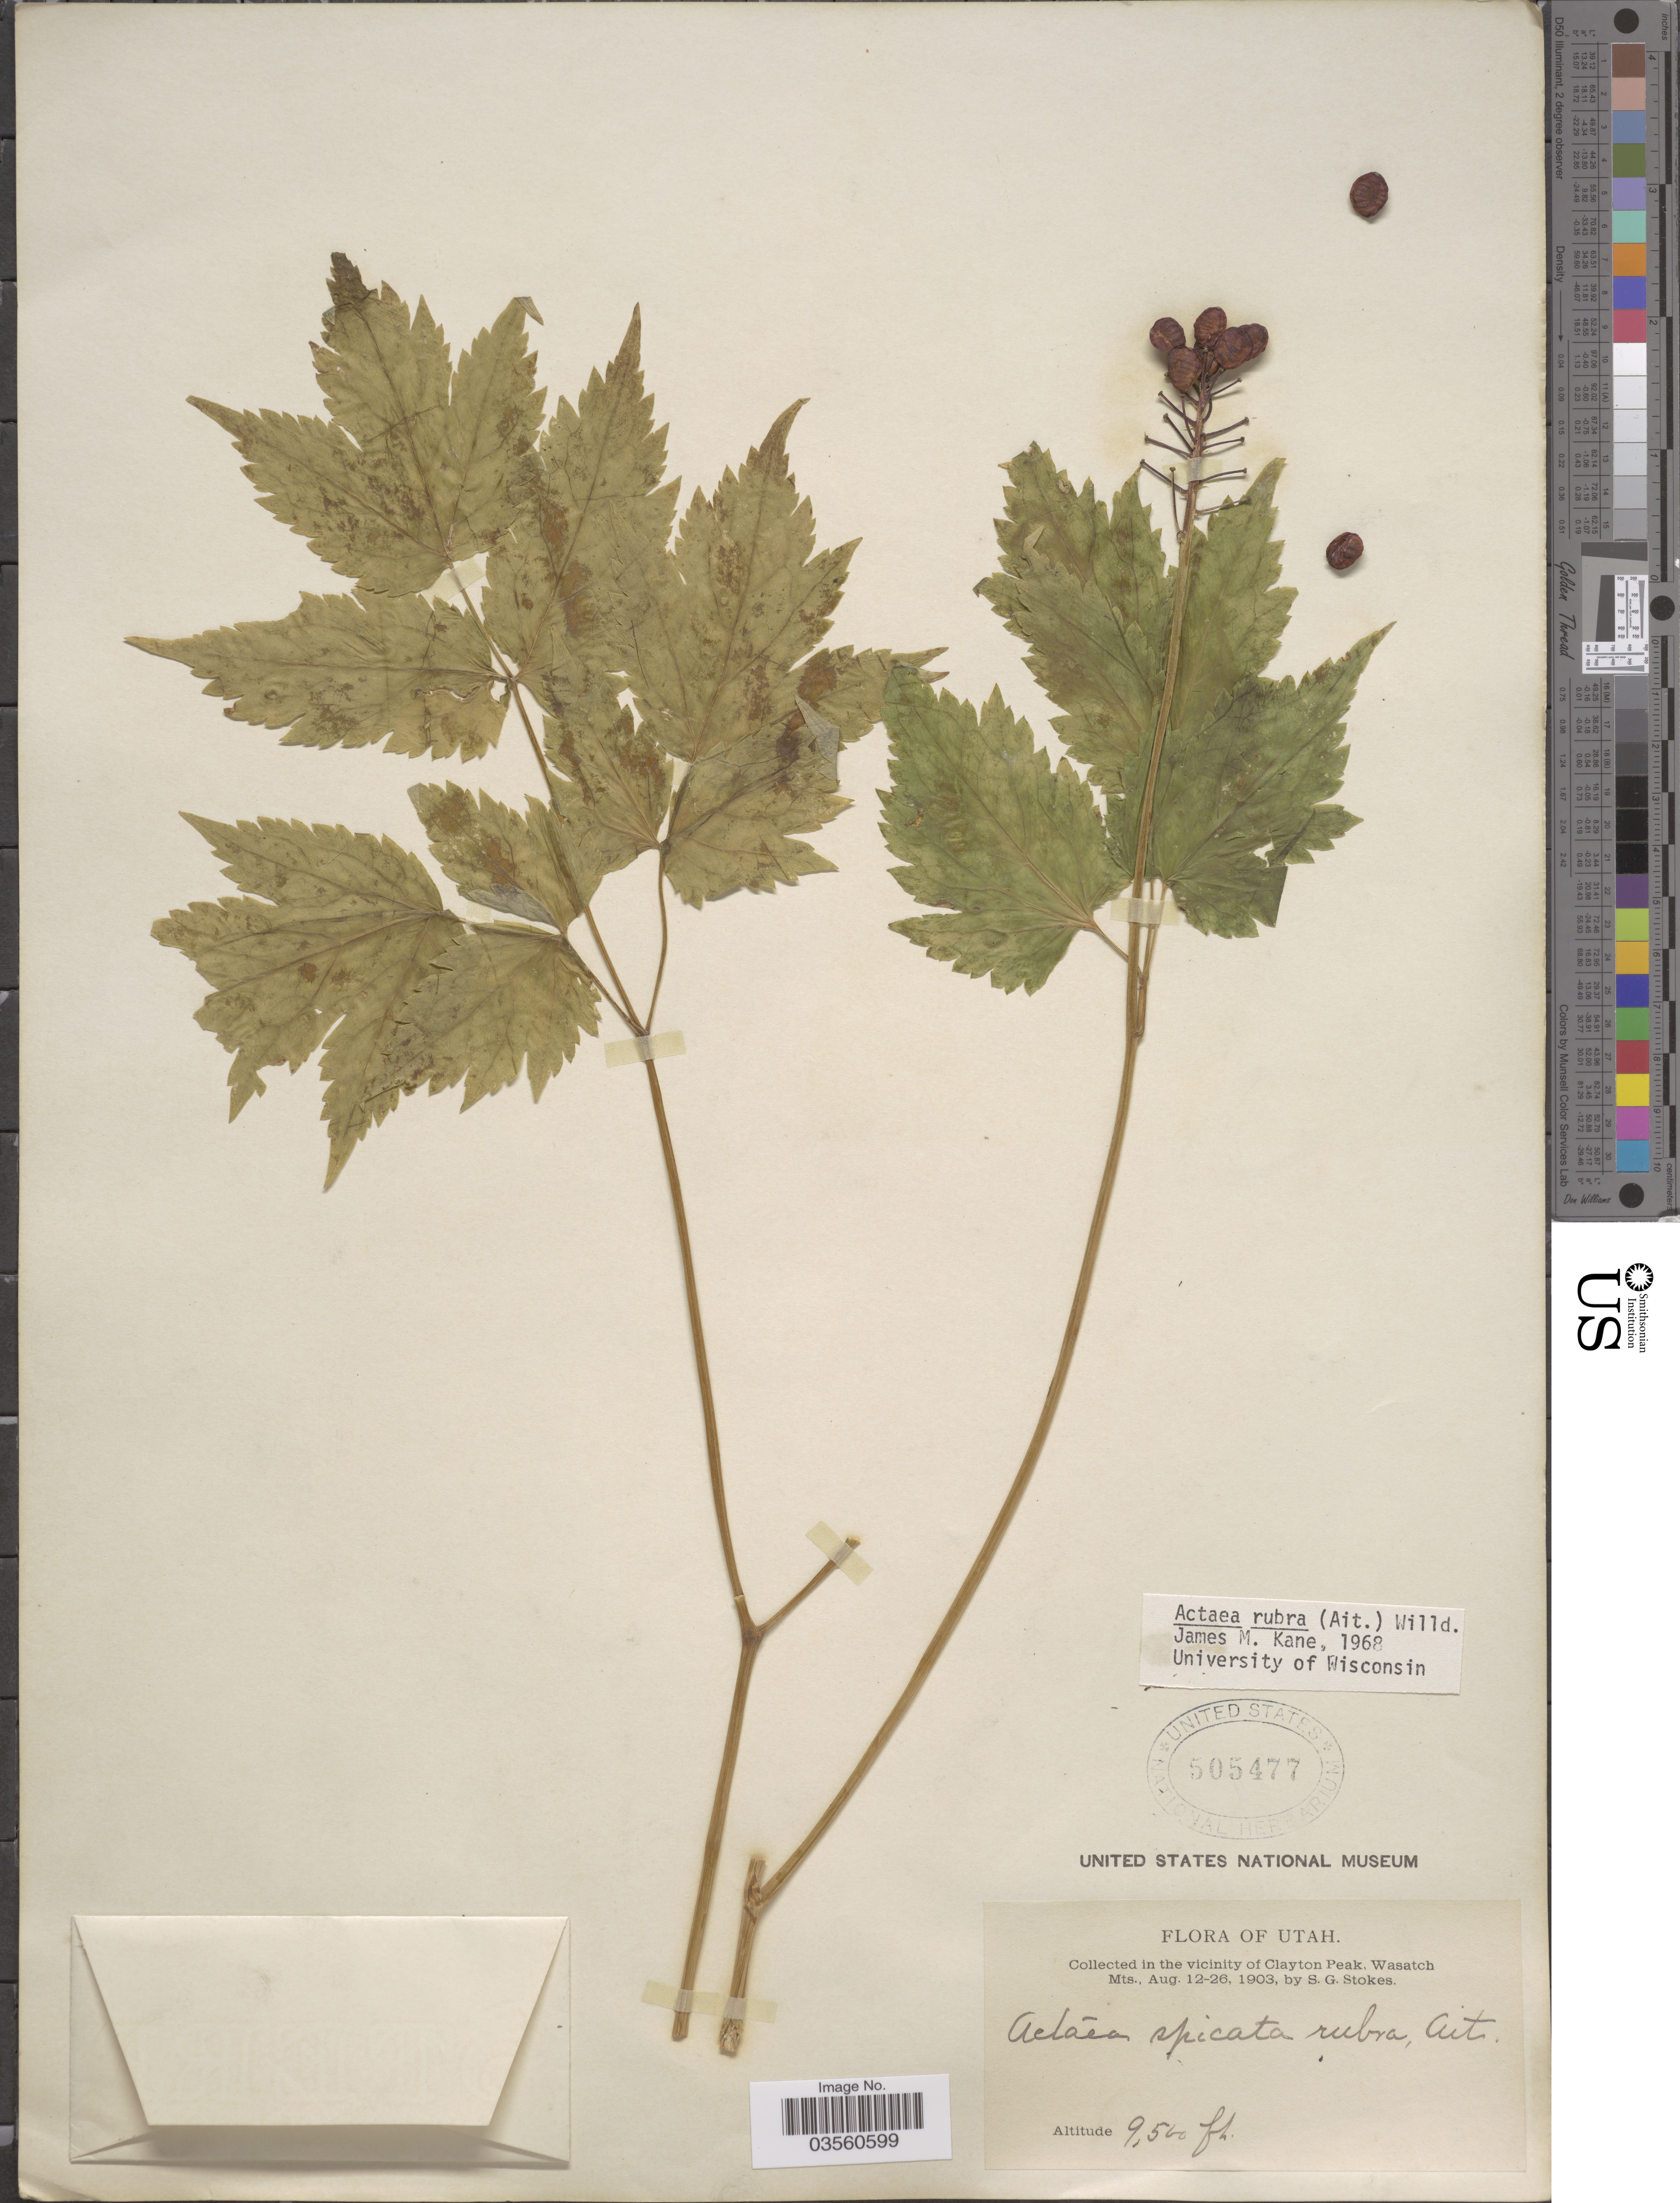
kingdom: Plantae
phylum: Tracheophyta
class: Magnoliopsida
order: Ranunculales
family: Ranunculaceae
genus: Actaea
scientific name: Actaea rubra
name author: (Aiton) Willd.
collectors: S. G. Stokes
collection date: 1903-08-12/1903-08-26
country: United States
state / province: Utah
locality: In the vicinity of Clayton Peak, Wasatch Mts.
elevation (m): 2896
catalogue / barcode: US 505477